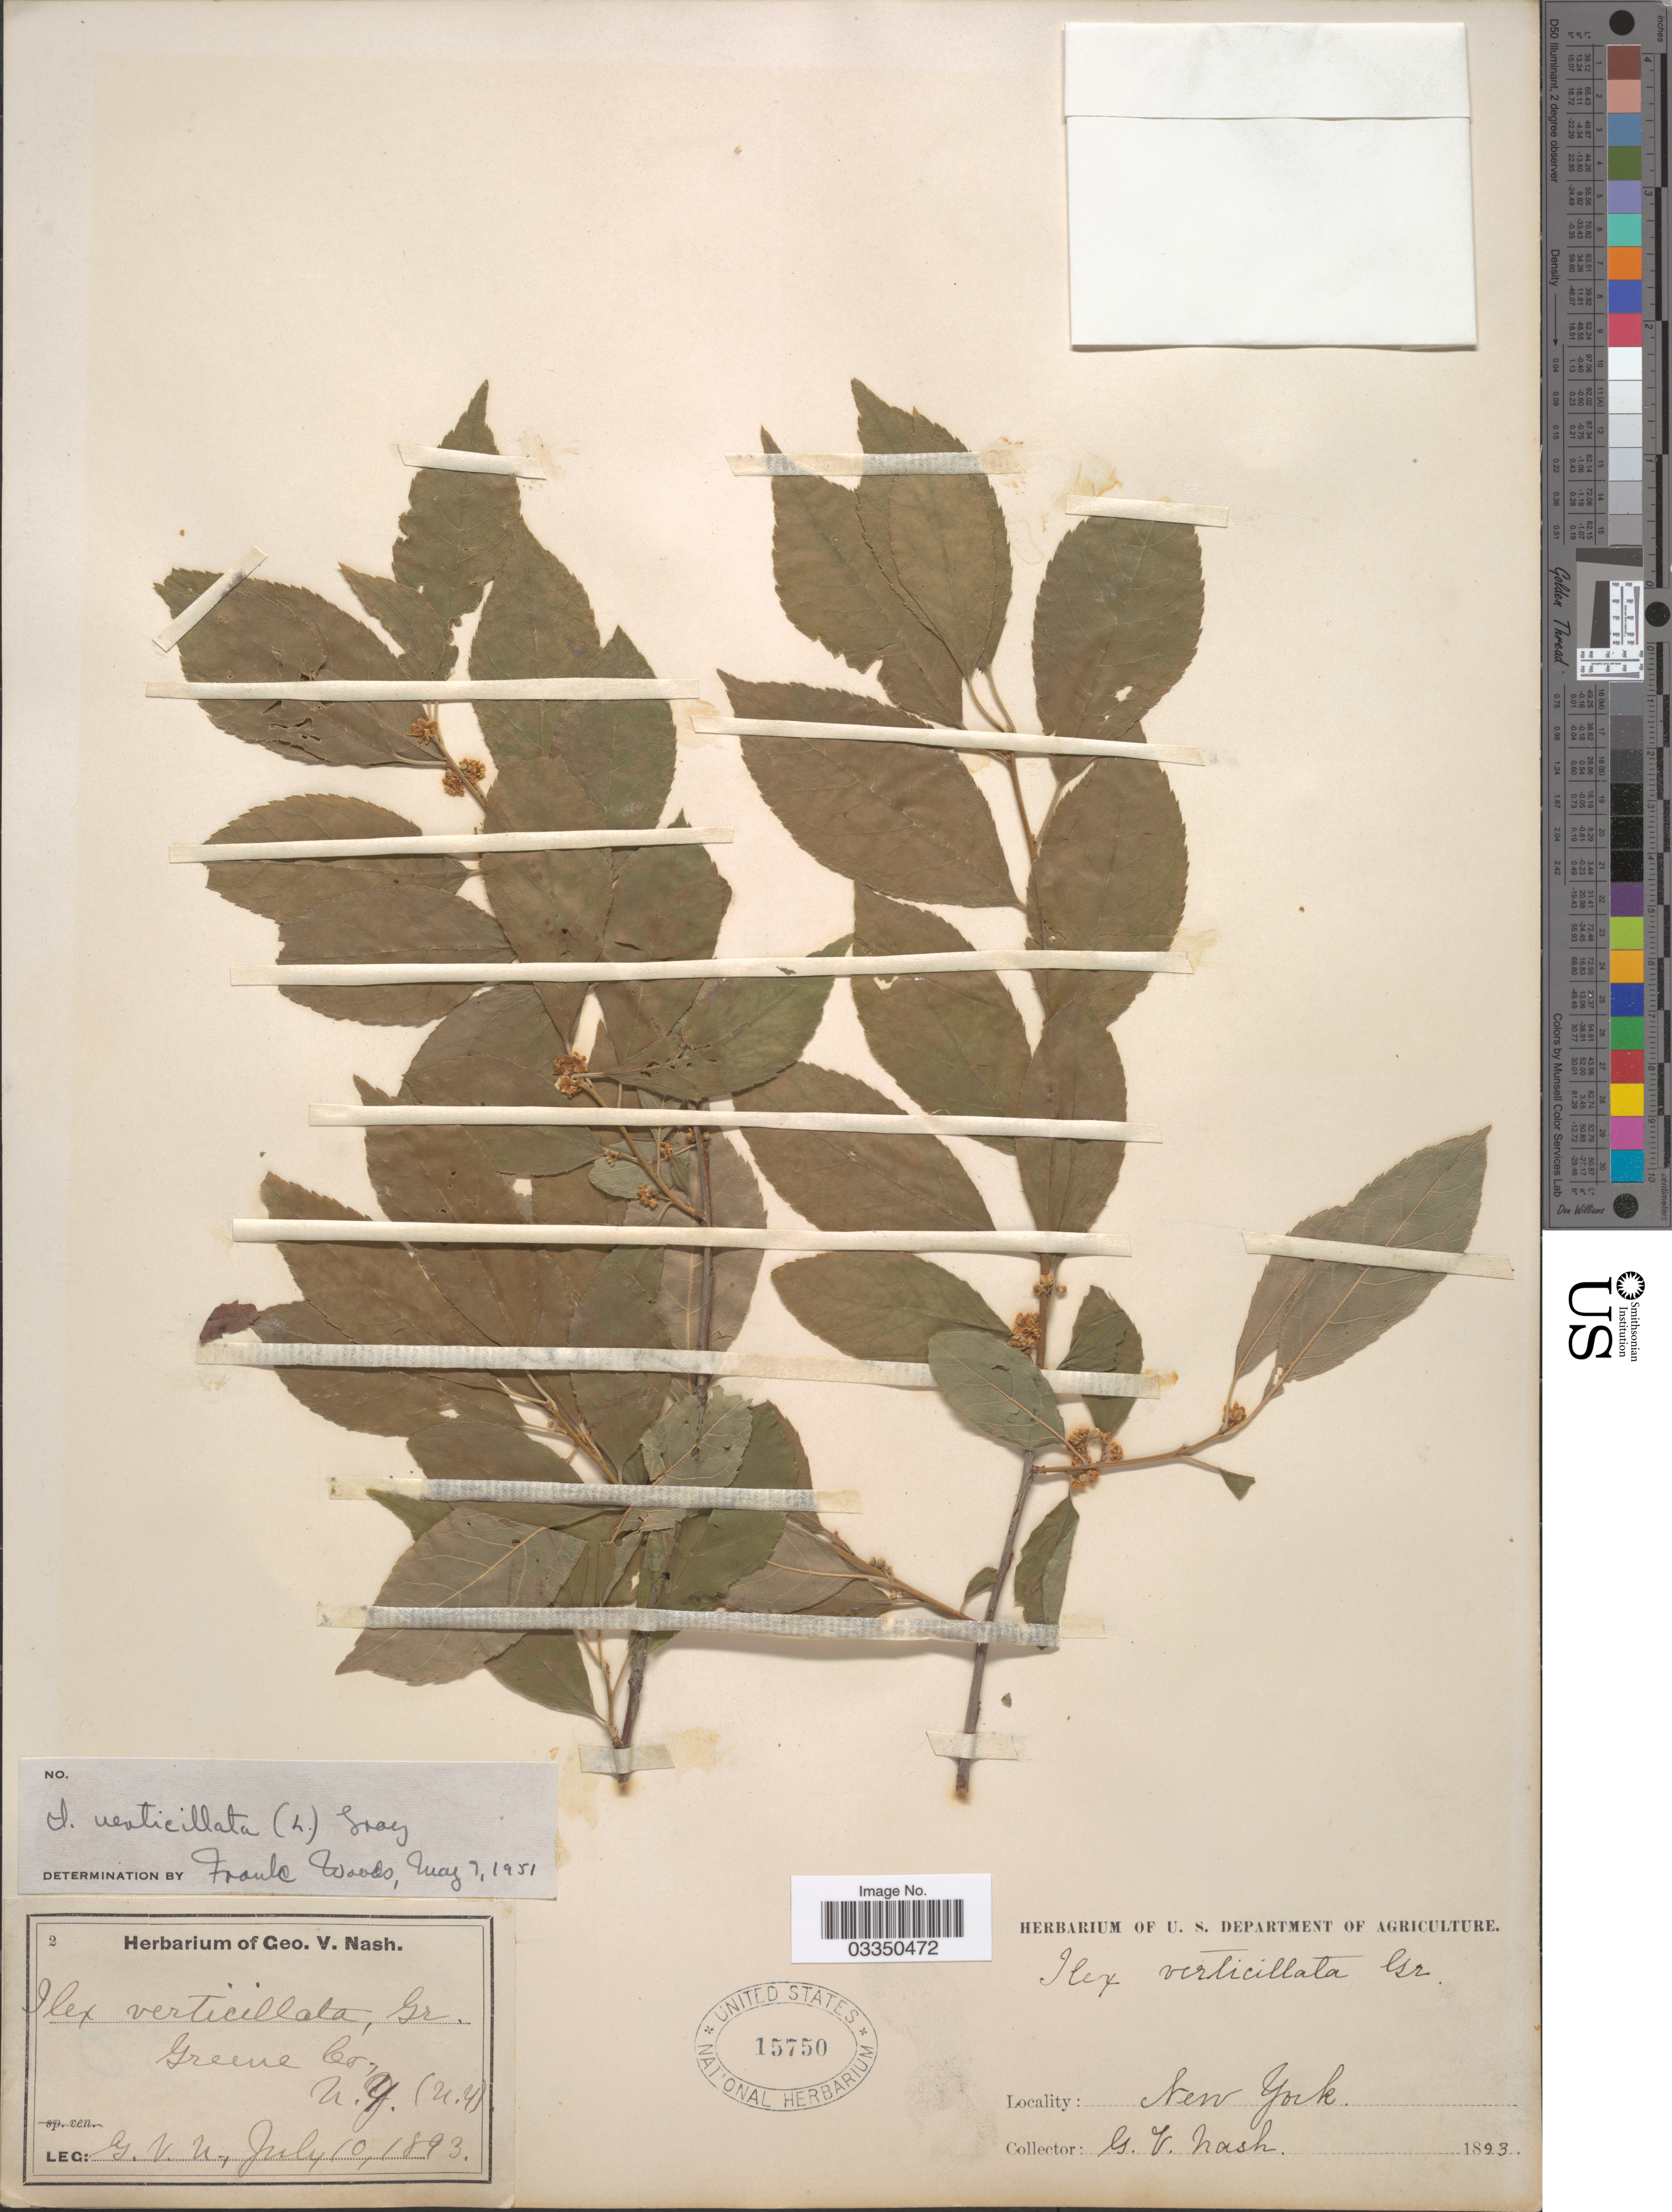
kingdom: Plantae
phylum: Tracheophyta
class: Magnoliopsida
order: Aquifoliales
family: Aquifoliaceae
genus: Ilex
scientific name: Ilex verticillata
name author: (L.) A. Gray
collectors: G. V. Nash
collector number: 2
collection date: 1893-07-10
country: United States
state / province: New York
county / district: Greene County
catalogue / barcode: US 15750